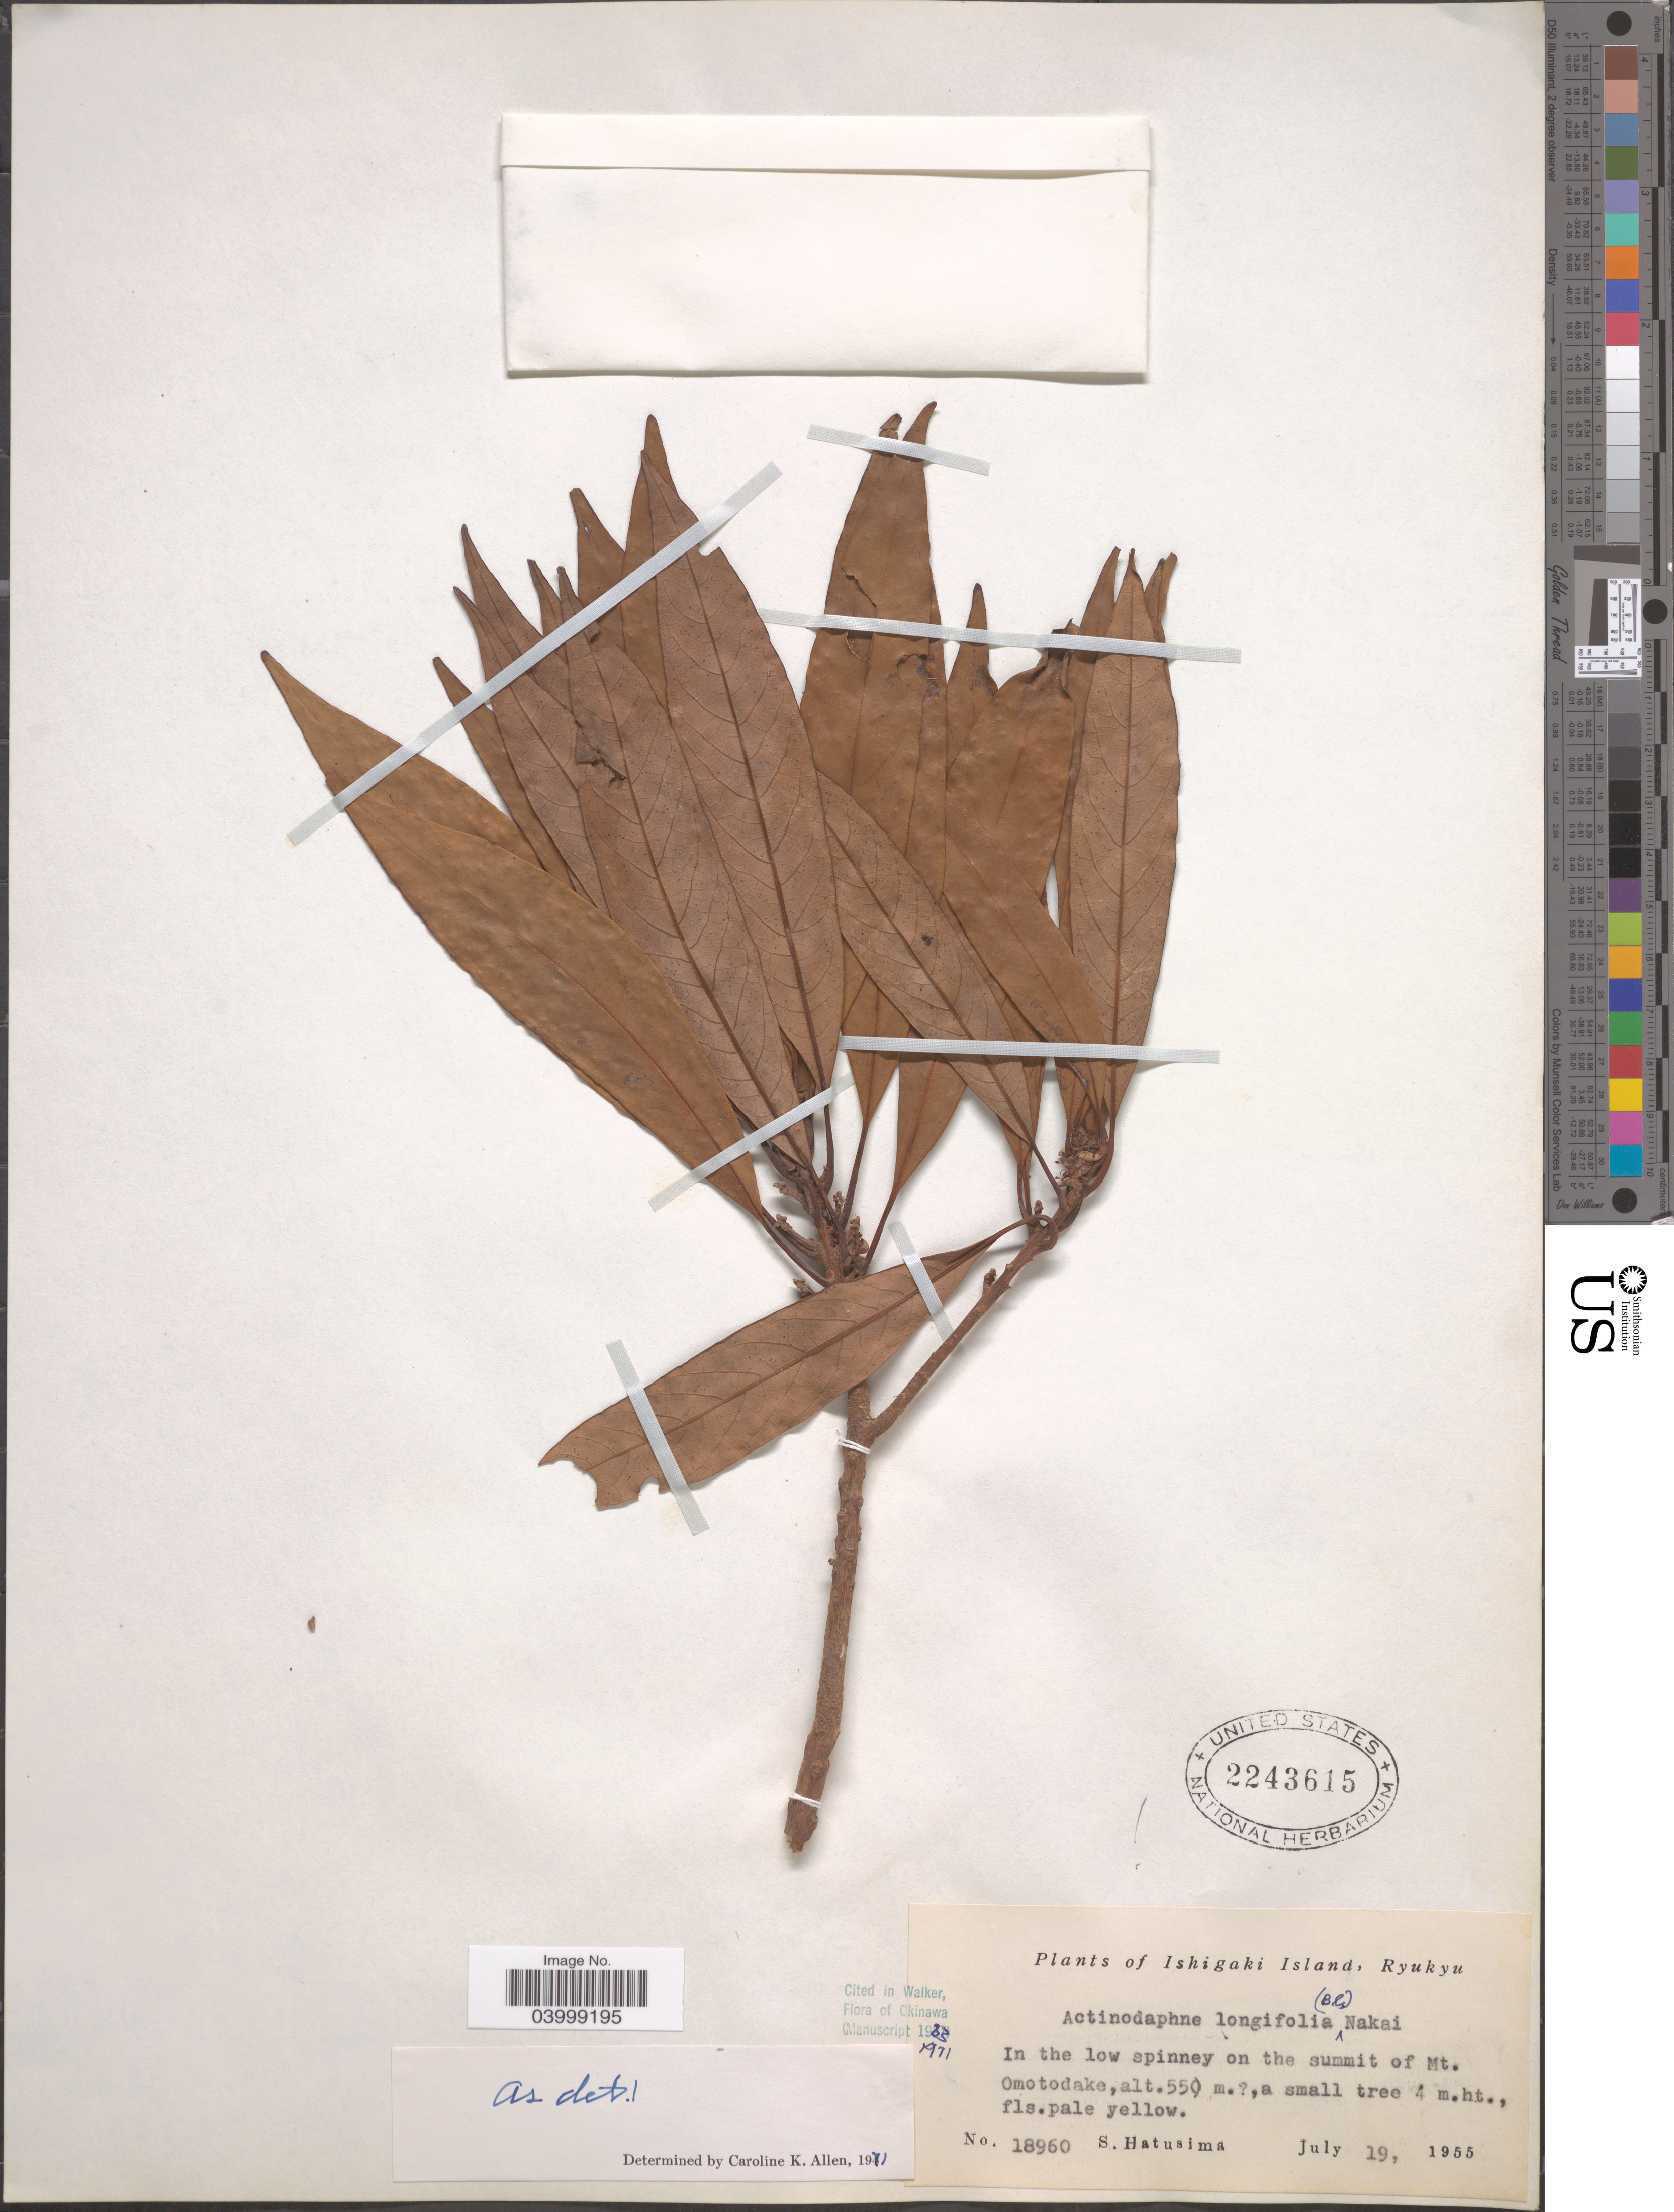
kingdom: Plantae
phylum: Tracheophyta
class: Magnoliopsida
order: Laurales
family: Lauraceae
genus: Actinodaphne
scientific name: Actinodaphne longifolia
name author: Nakai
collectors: S. Hatusima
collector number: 18960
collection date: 1955-07-19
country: Japan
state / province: Okinawa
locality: Ishigaki Island, Ryukyu. In the low spinney on the summit of Mt. Omotodake.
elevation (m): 550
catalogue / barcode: US 2243615